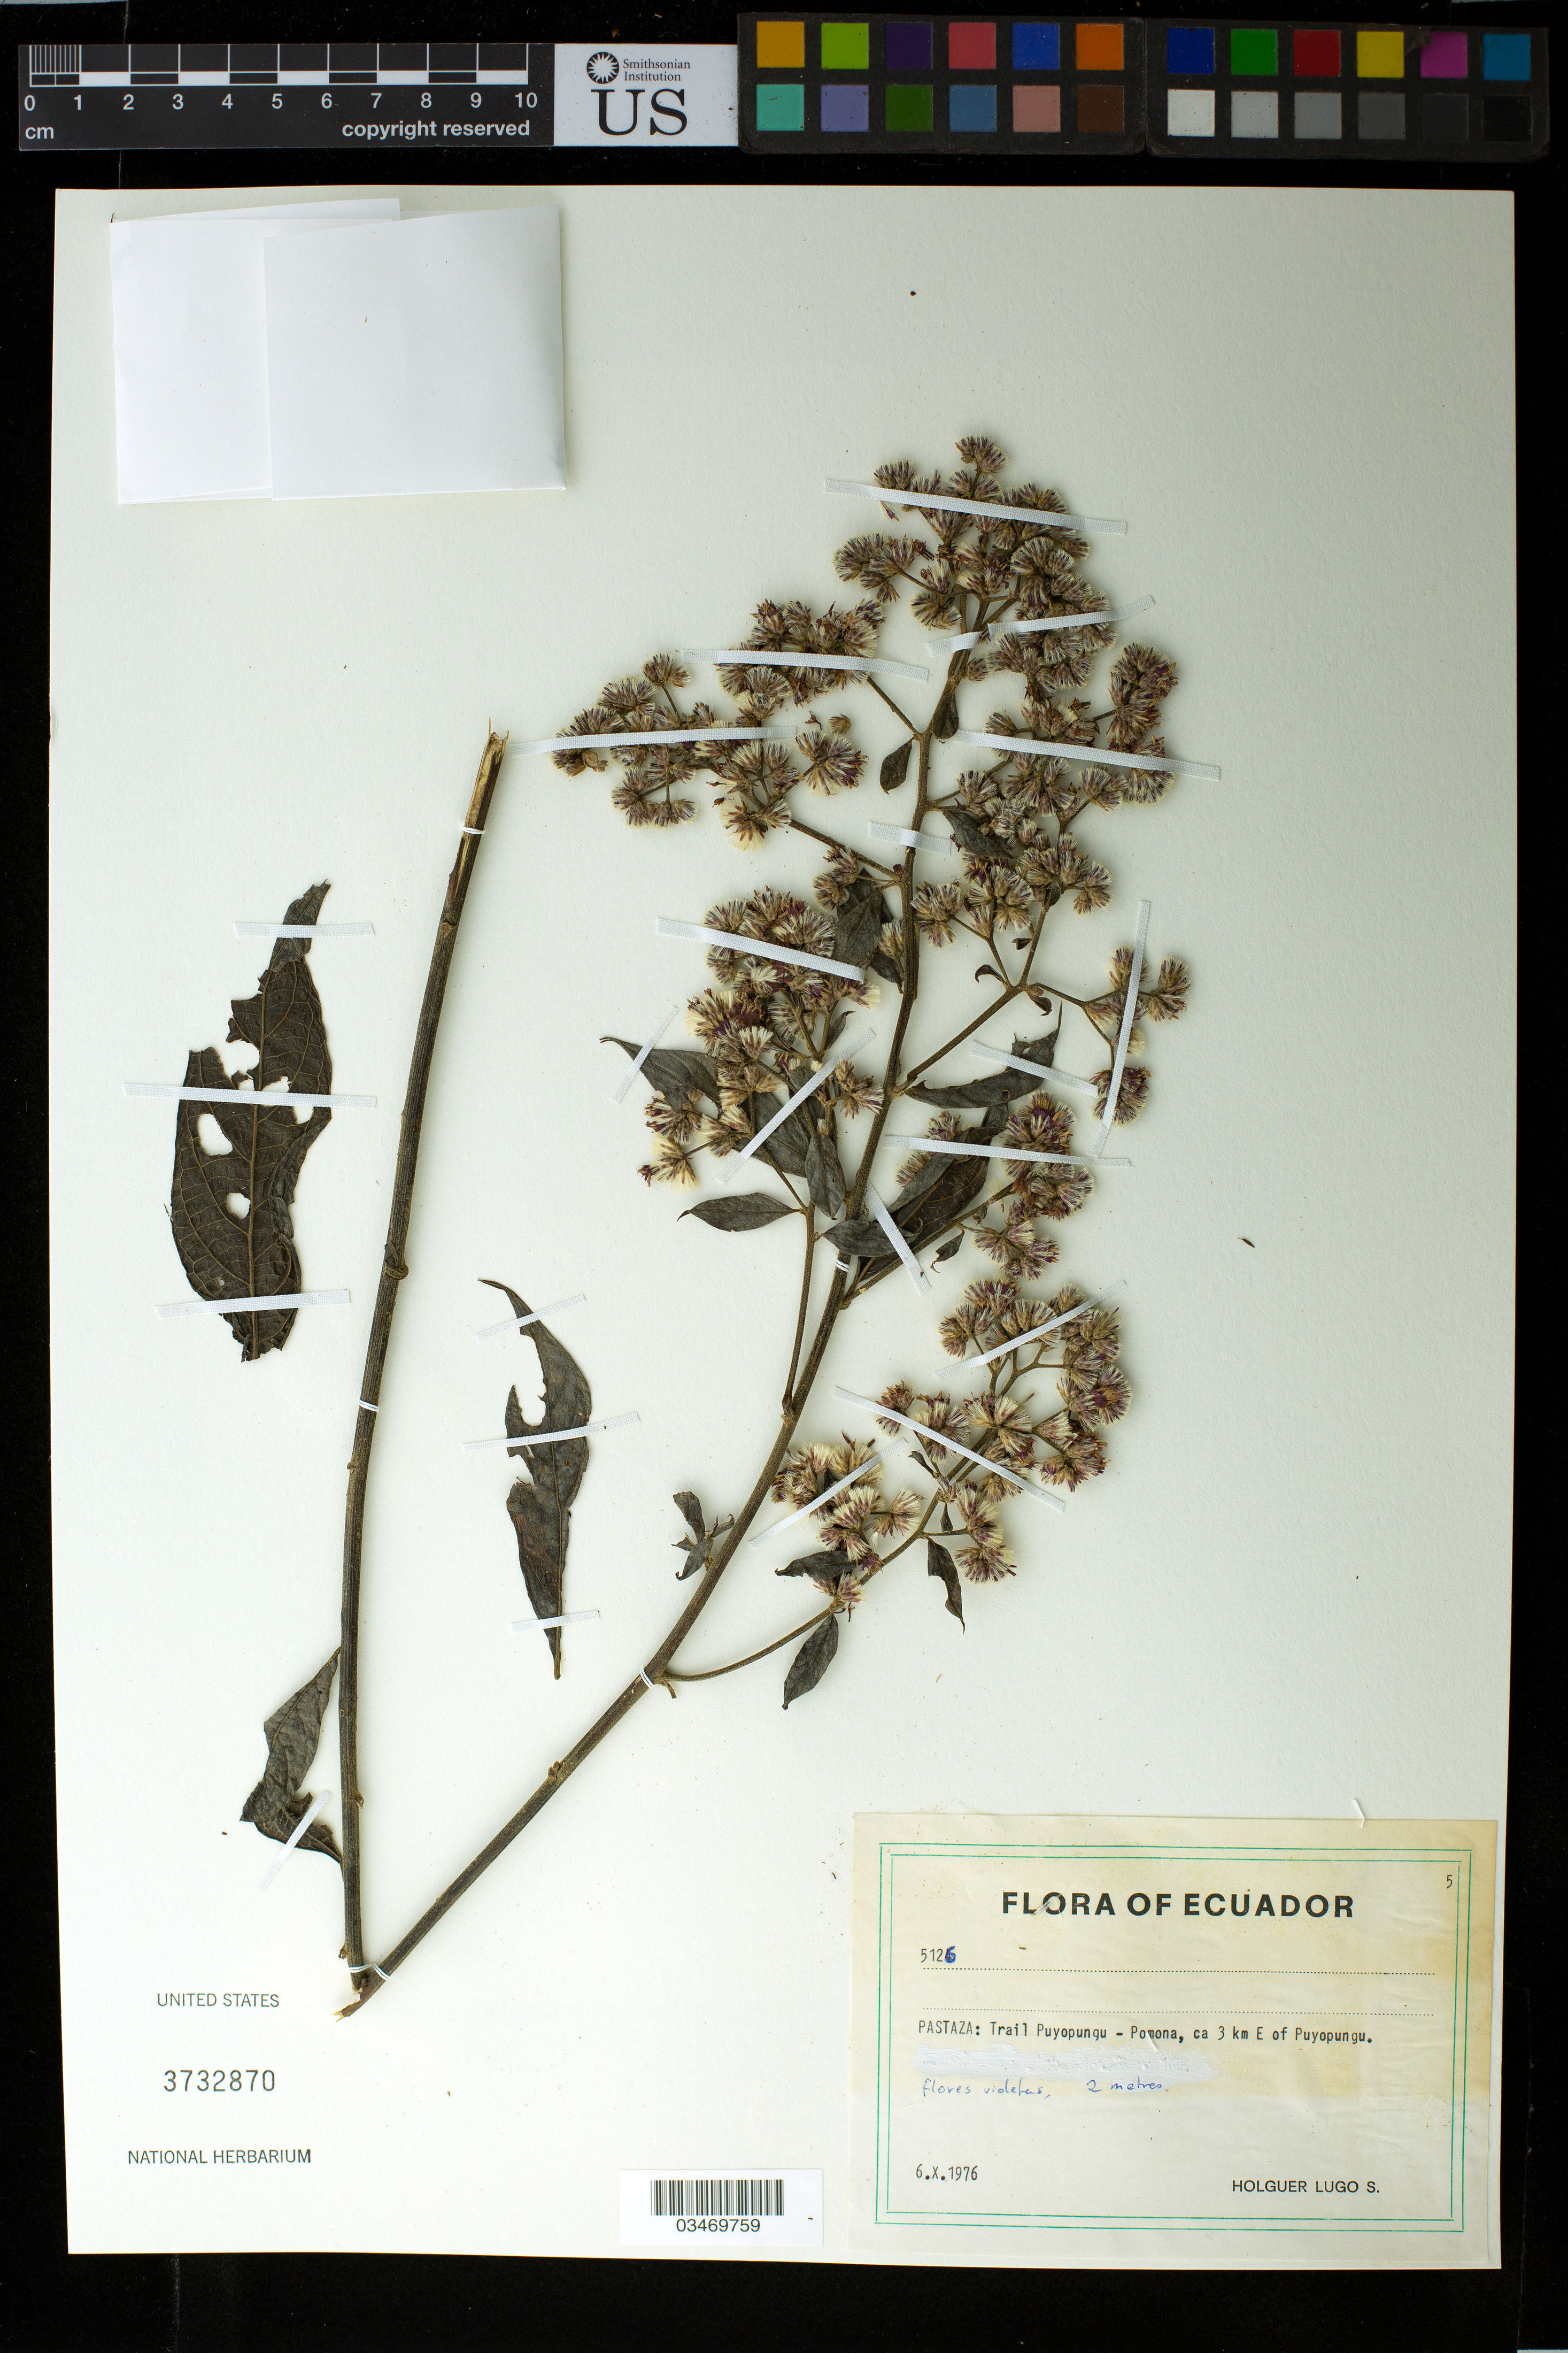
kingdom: Plantae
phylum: Tracheophyta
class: Magnoliopsida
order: Asterales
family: Asteraceae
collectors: H. Lugo S.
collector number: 5126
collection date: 1976-10-06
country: Ecuador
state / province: Pastaza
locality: Trail Puyopungu - Pomona, ca 3 km east of Puyopungu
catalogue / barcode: US 3732870